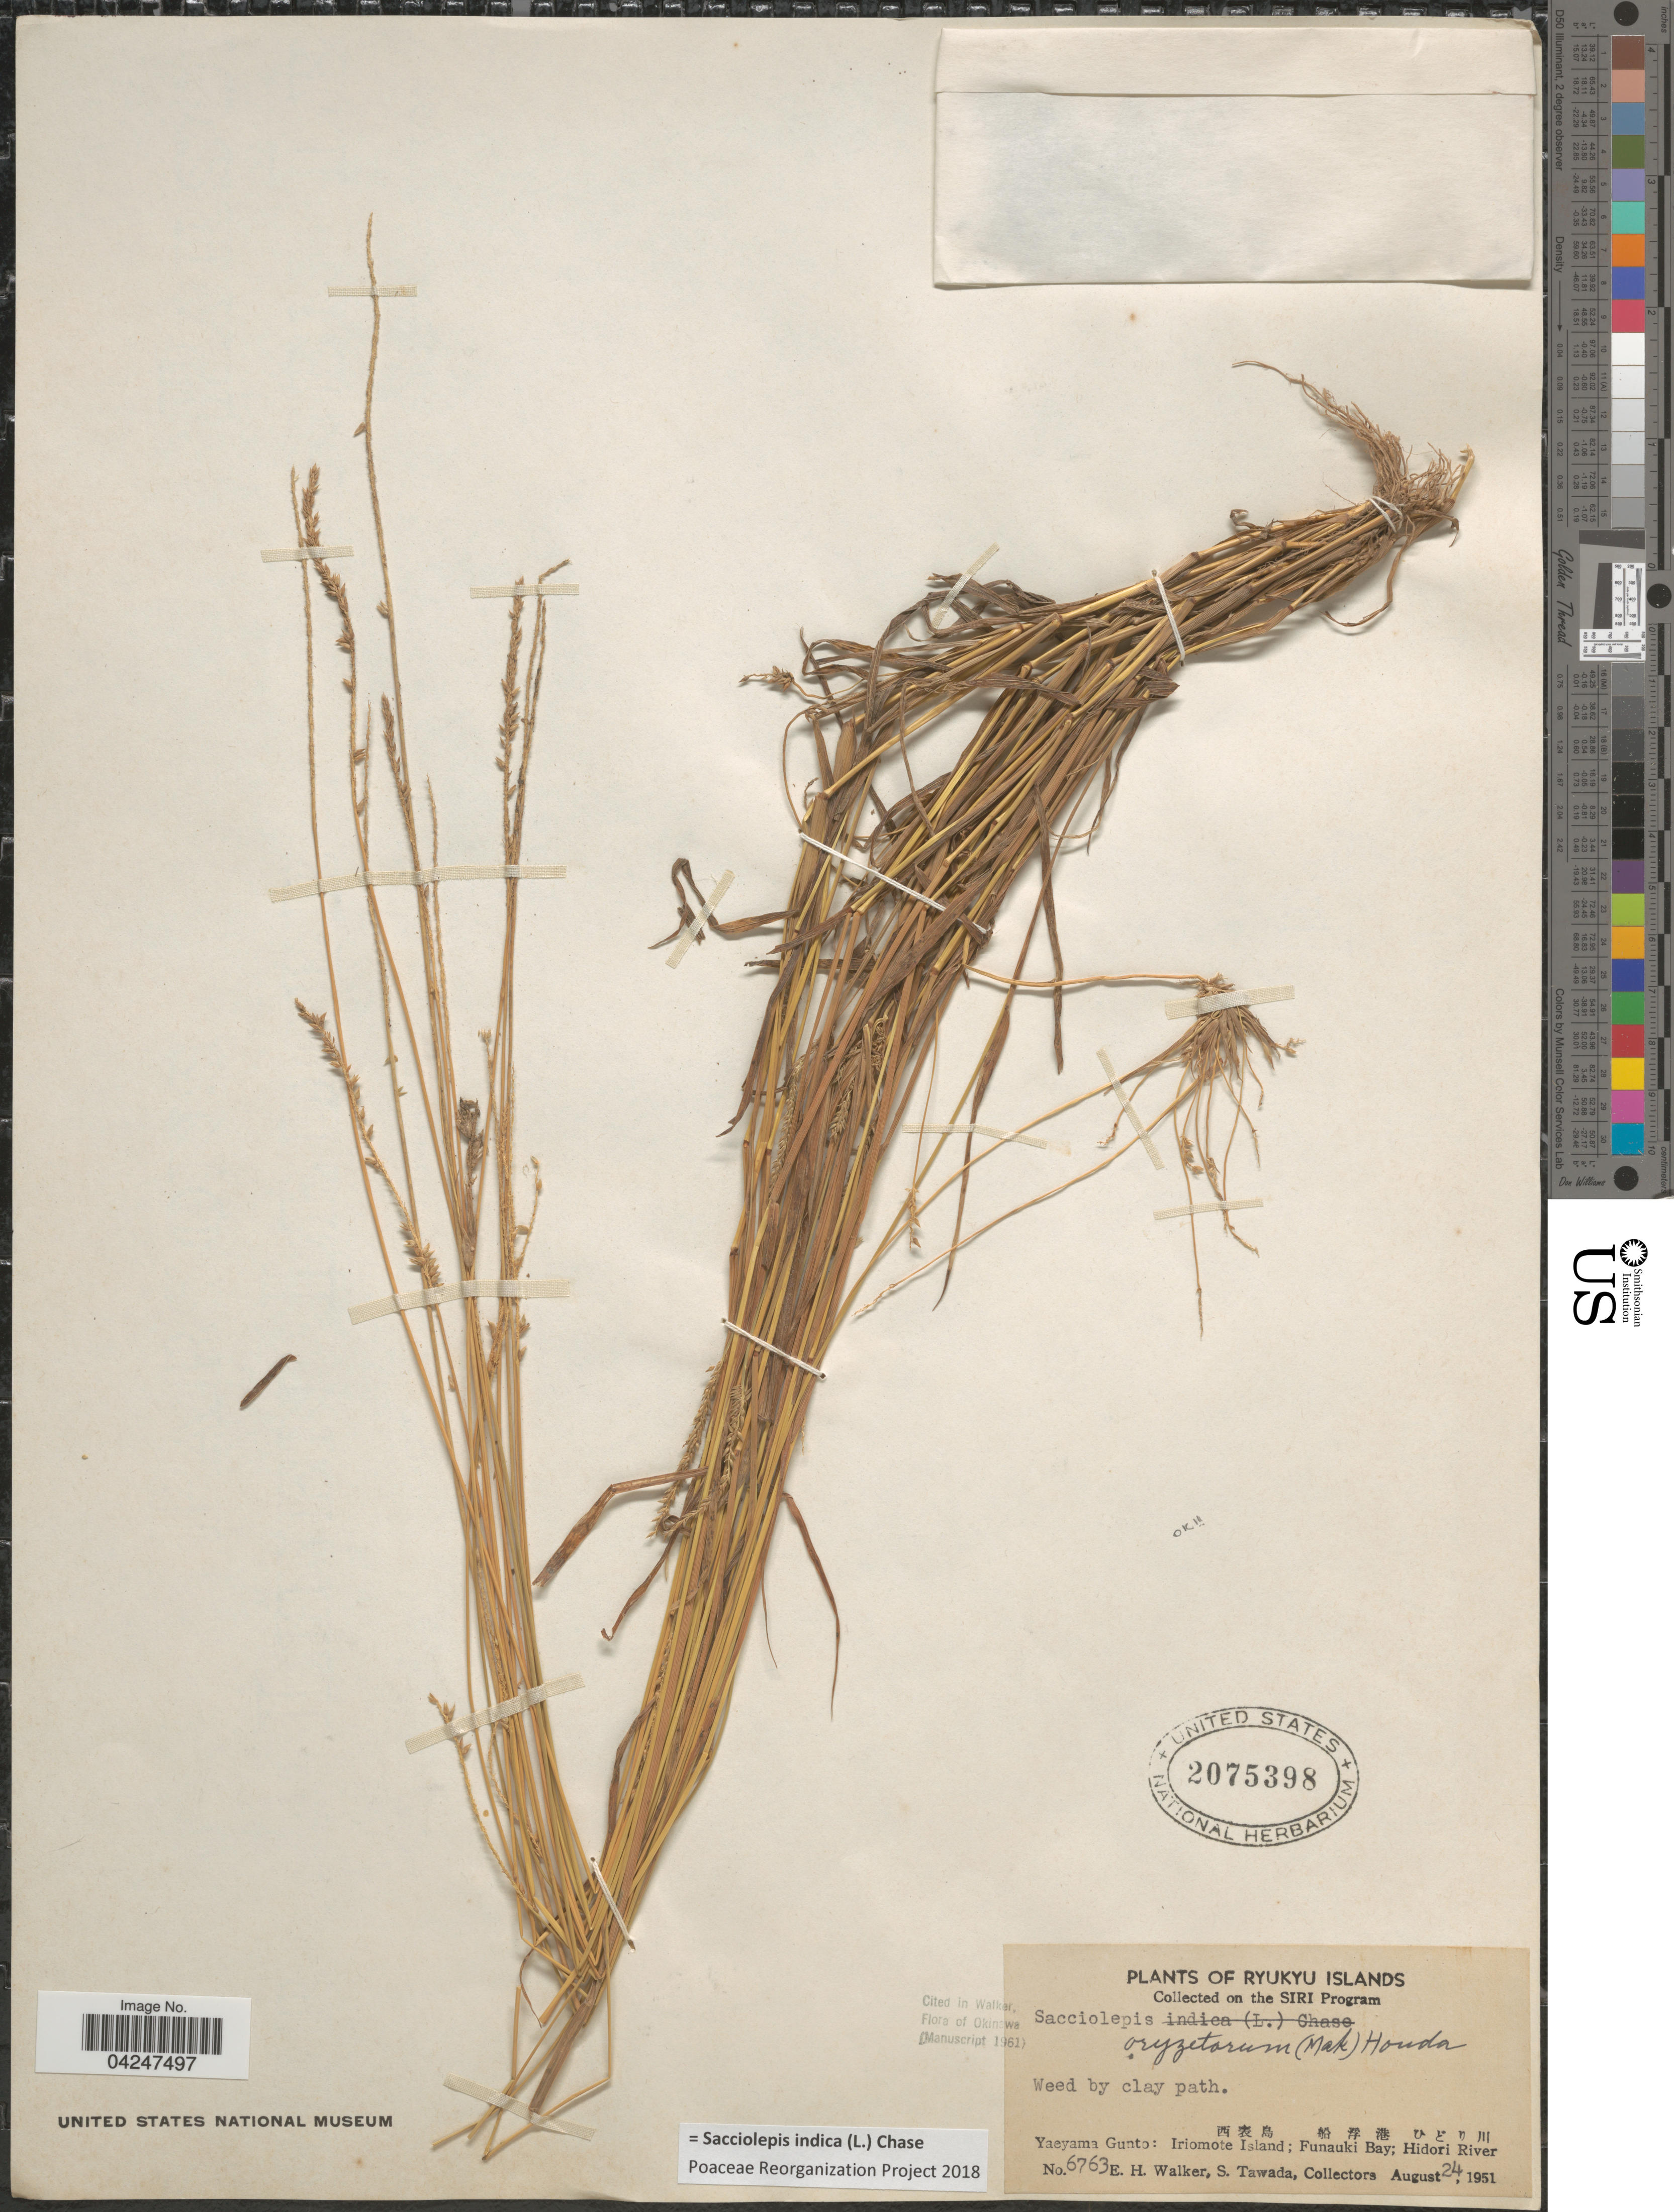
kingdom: Plantae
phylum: Tracheophyta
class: Liliopsida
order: Poales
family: Poaceae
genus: Sacciolepis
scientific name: Sacciolepis indica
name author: (L.) Chase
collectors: E. H. Walker & S. Tawada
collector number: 6763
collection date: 1951-08-24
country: Japan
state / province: Okinawa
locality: Ryukyu Islands. Yaeyama Gunto: Iriomote Island; Funauki Bay; Hidori River.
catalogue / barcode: US 2075398